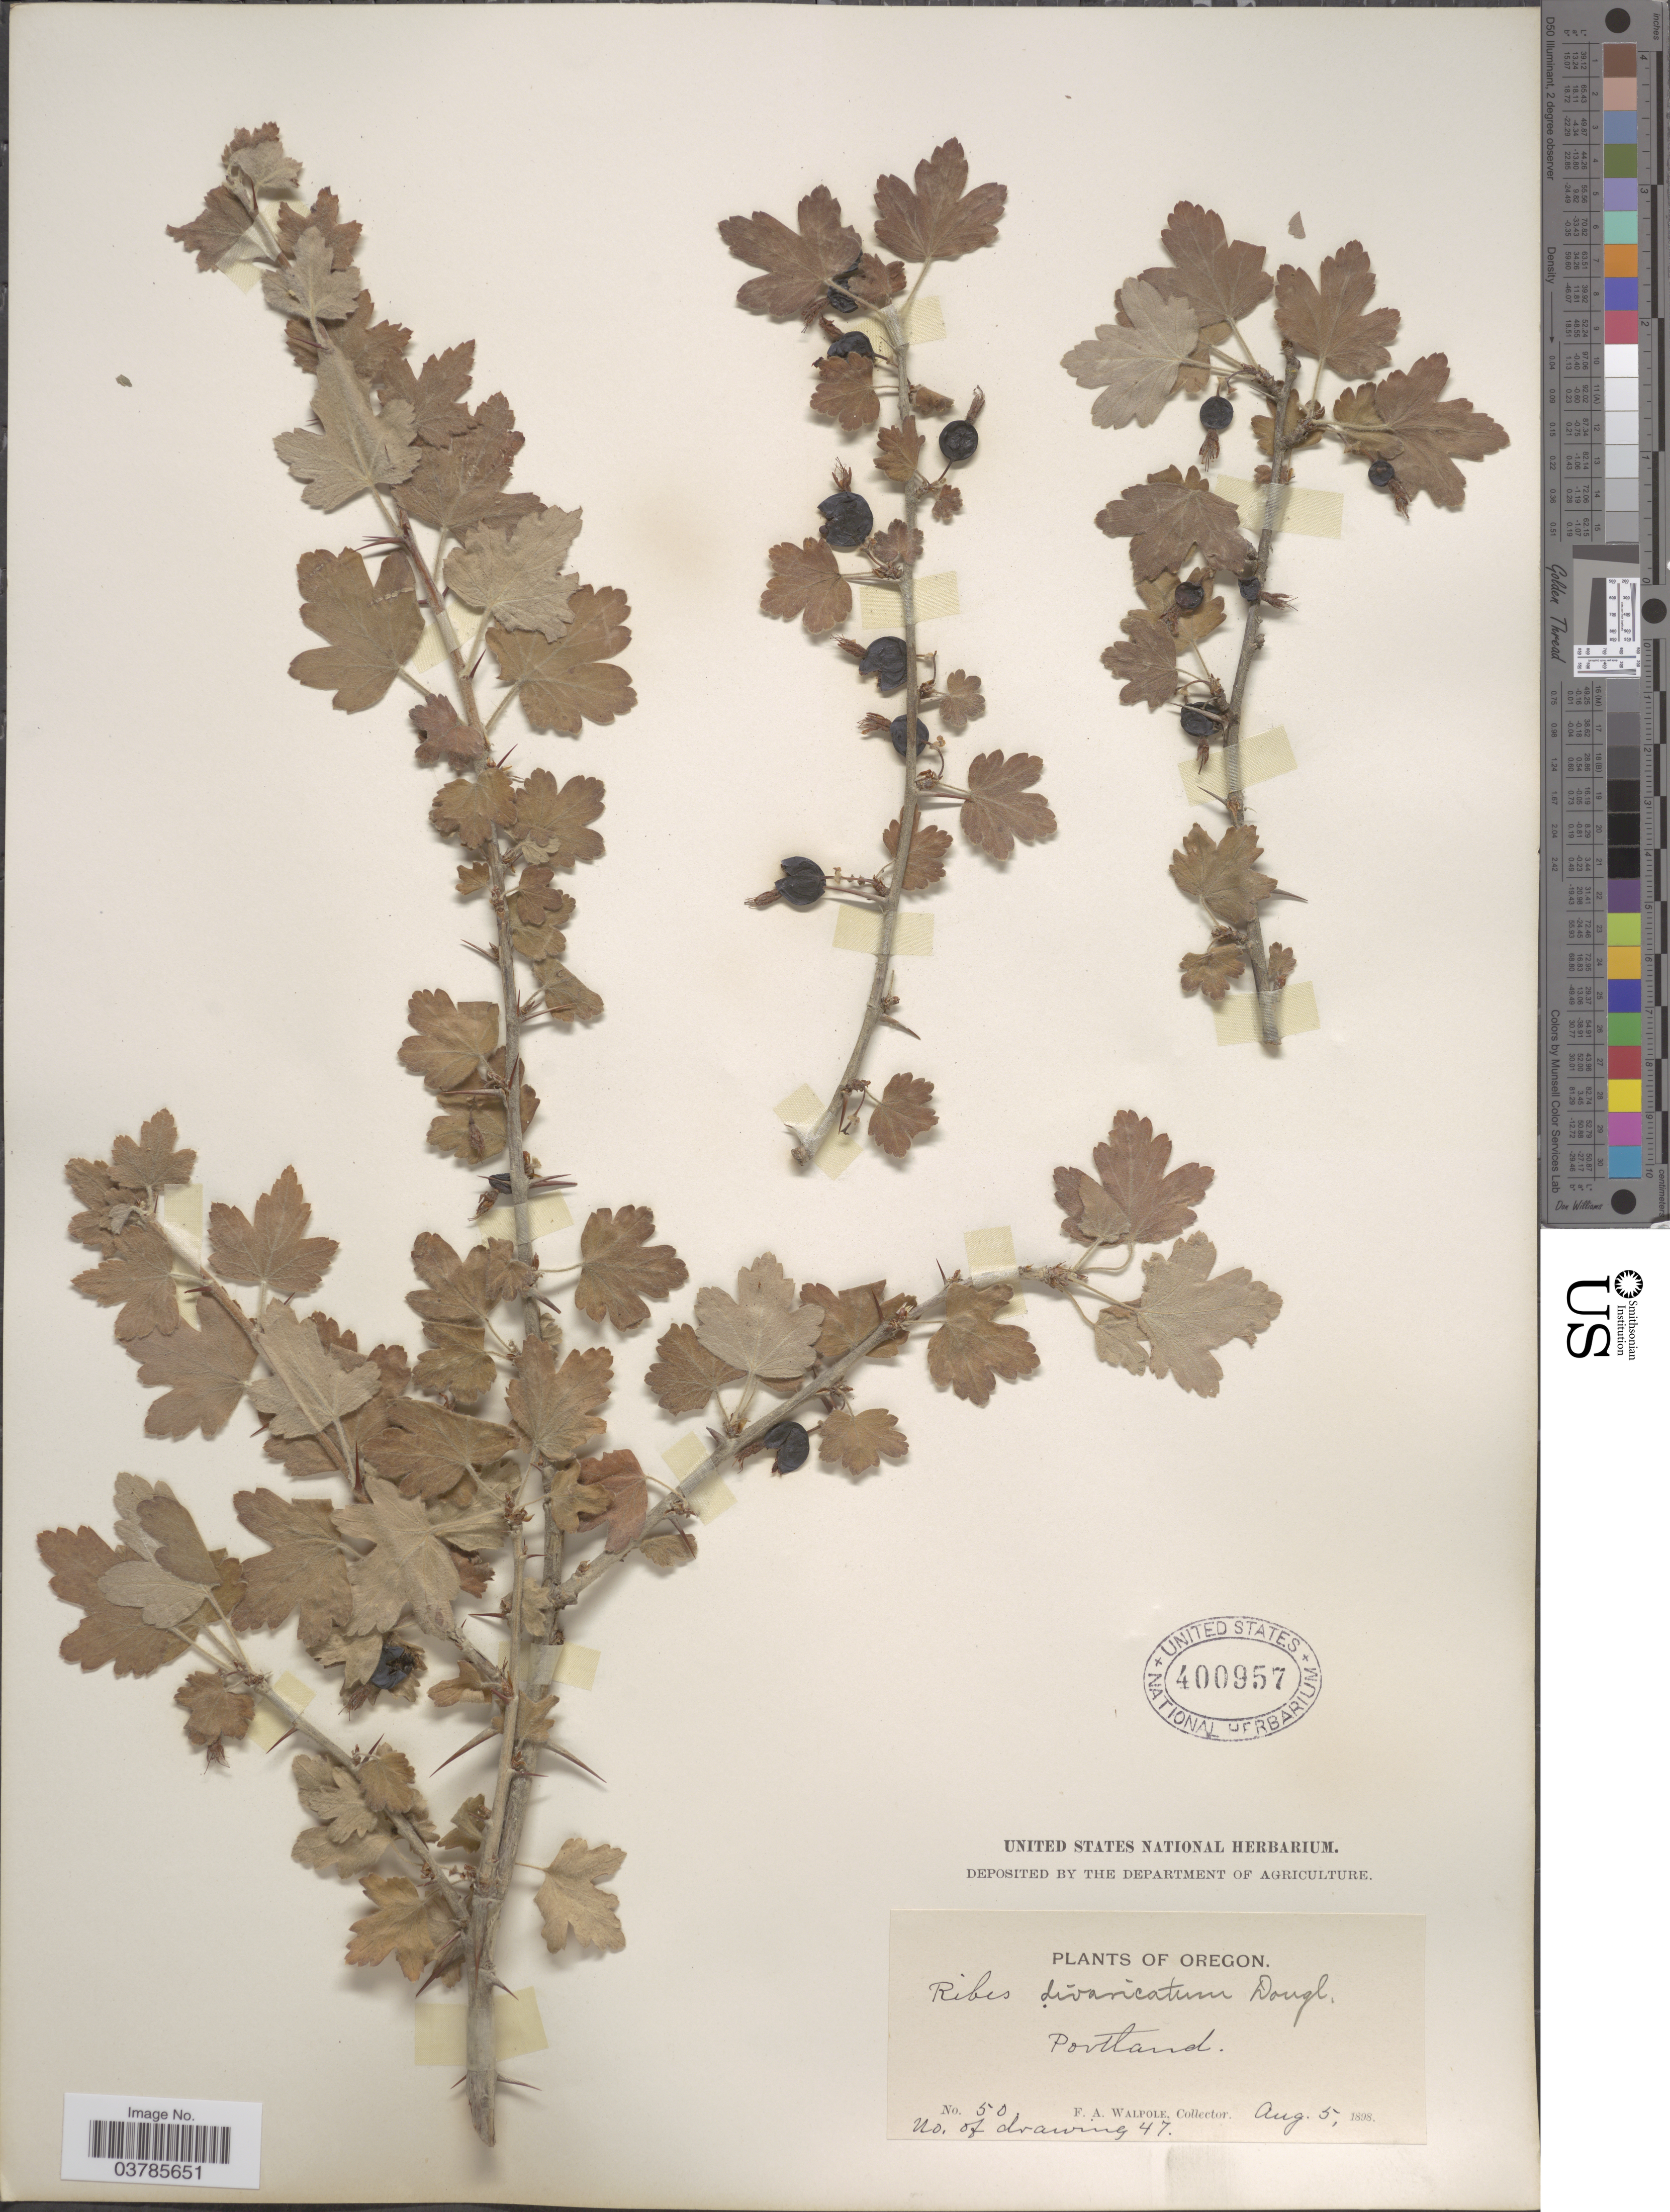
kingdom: Plantae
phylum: Tracheophyta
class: Magnoliopsida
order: Saxifragales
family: Grossulariaceae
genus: Ribes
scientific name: Ribes divaricatum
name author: Douglas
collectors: F. Walpole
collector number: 50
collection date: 1808-08-05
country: United States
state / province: Oregon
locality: Portland.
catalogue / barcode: US 400957